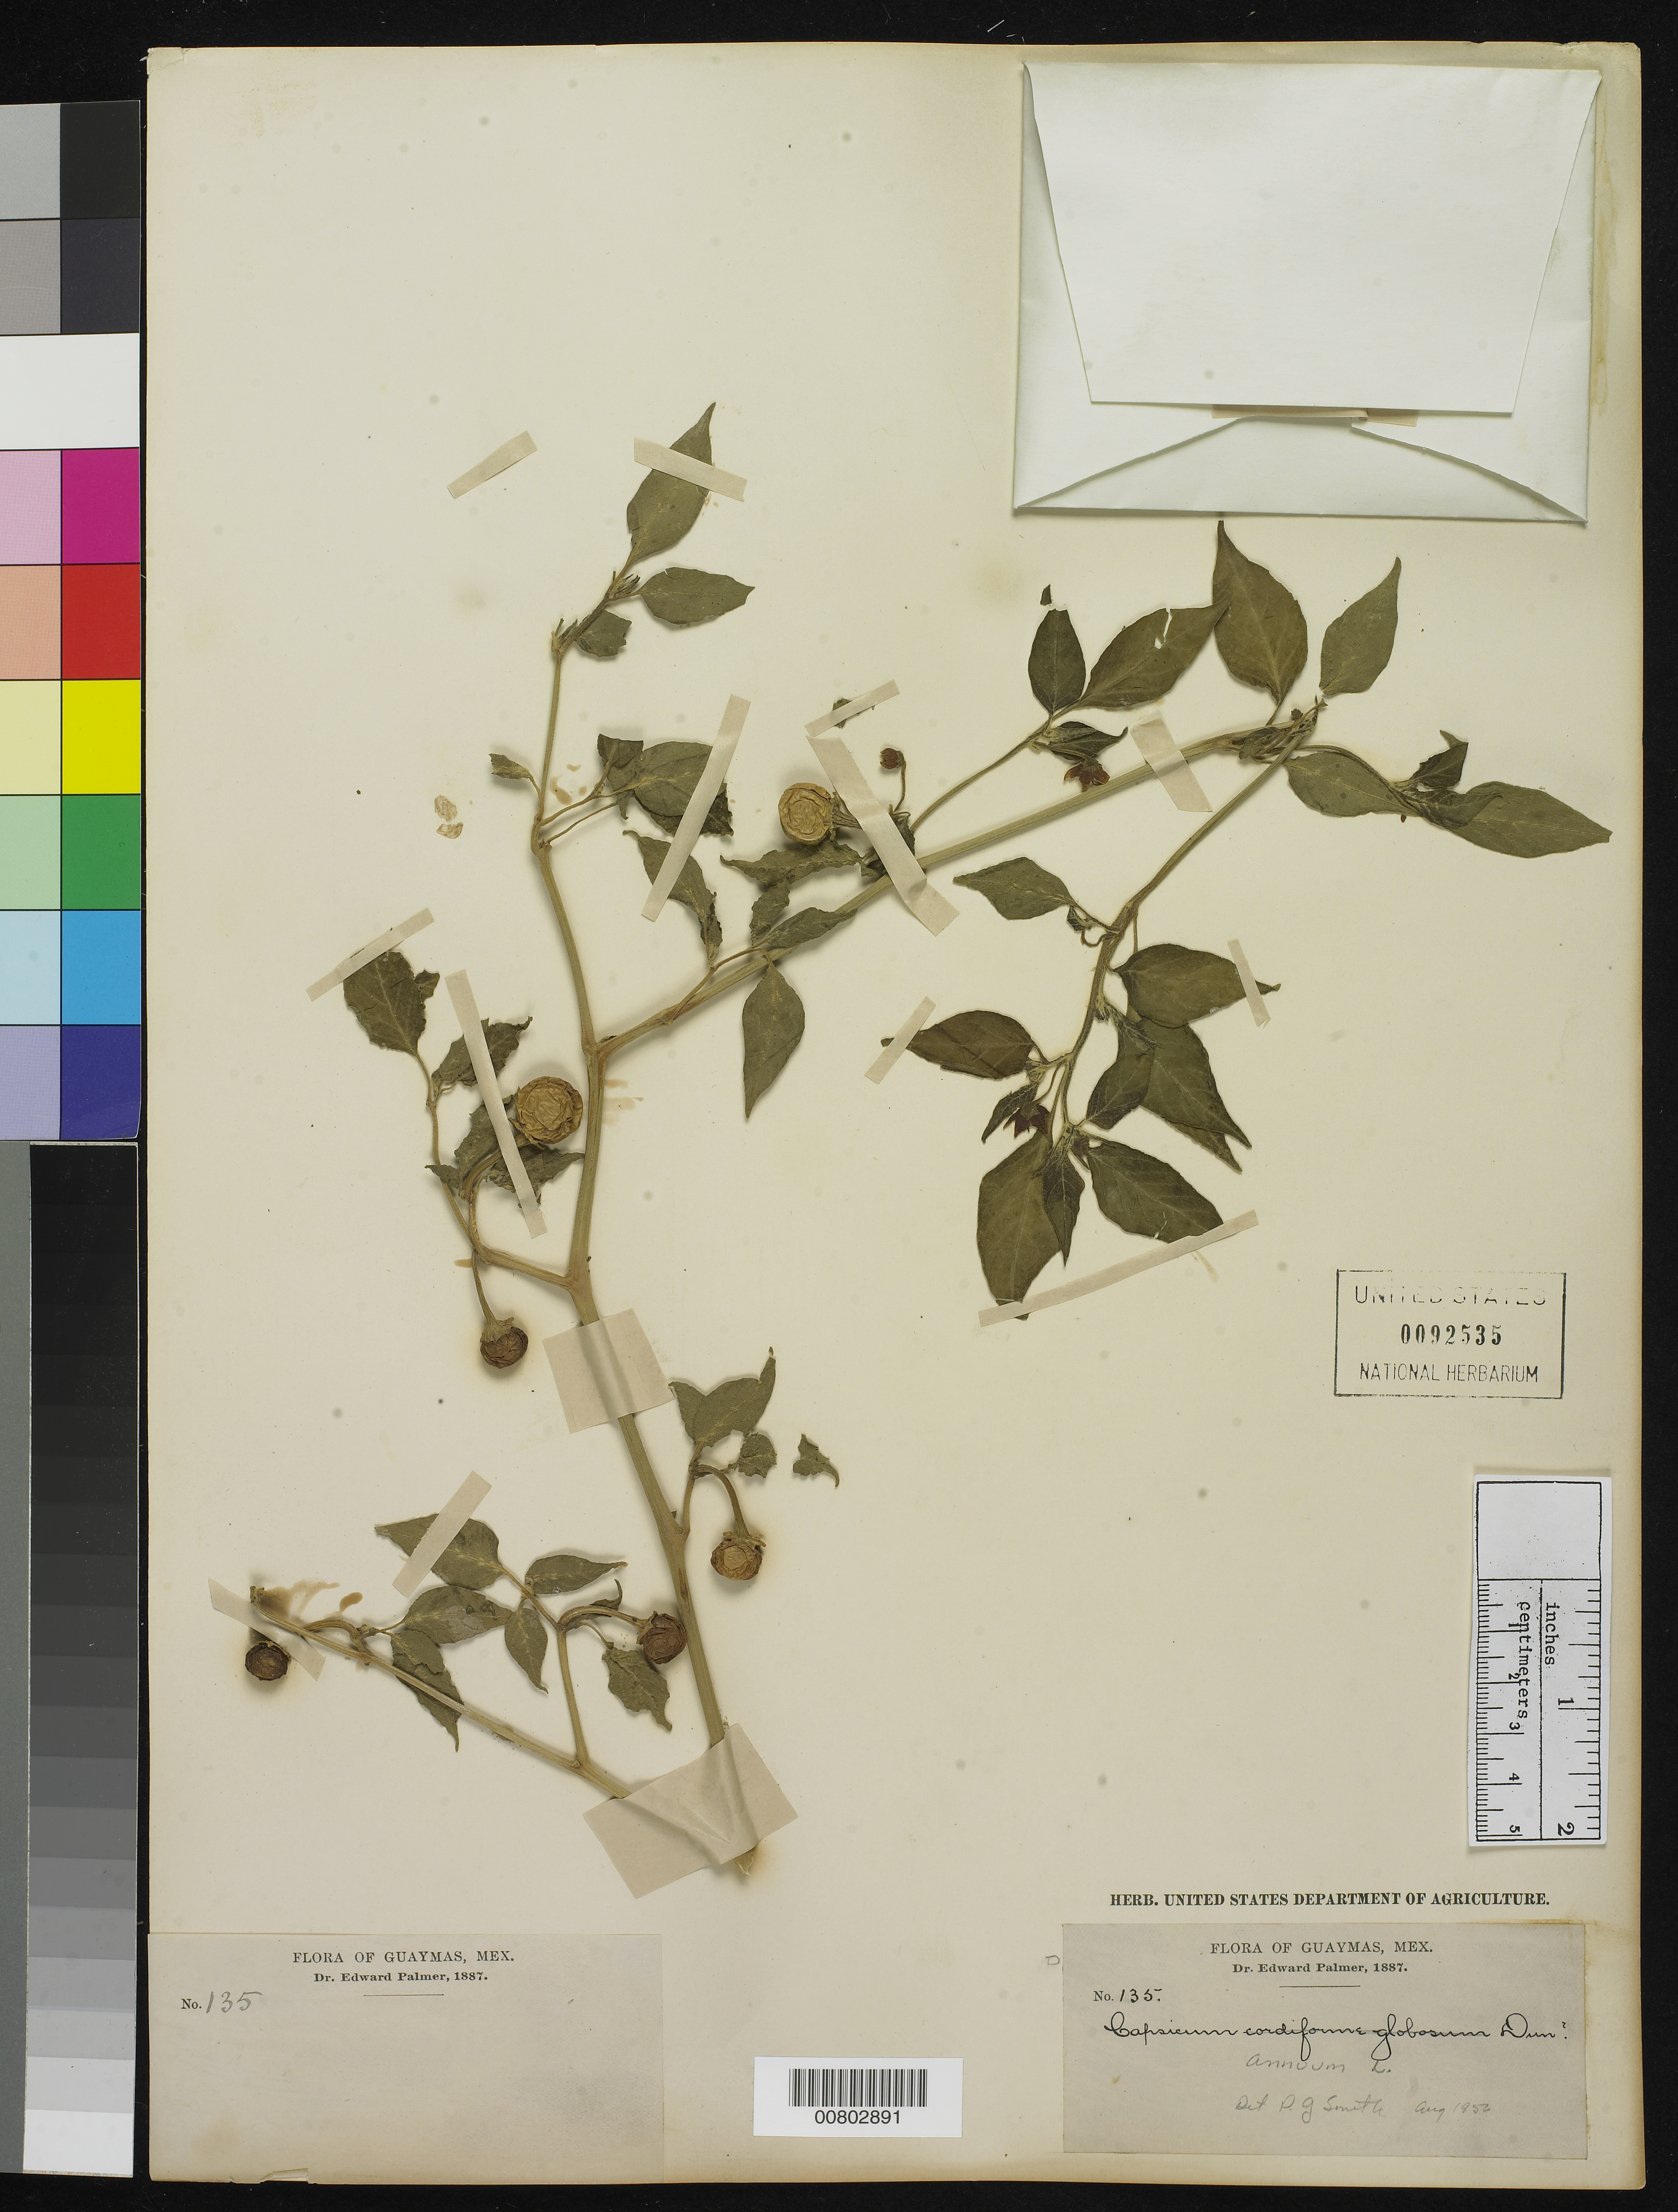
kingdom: Plantae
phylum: Tracheophyta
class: Magnoliopsida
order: Solanales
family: Solanaceae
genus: Capsicum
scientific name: Capsicum annuum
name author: L.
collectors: E. Palmer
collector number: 135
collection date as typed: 1887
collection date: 1887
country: Mexico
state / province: Sonora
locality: Guaymas, Sonora.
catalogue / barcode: US 92535